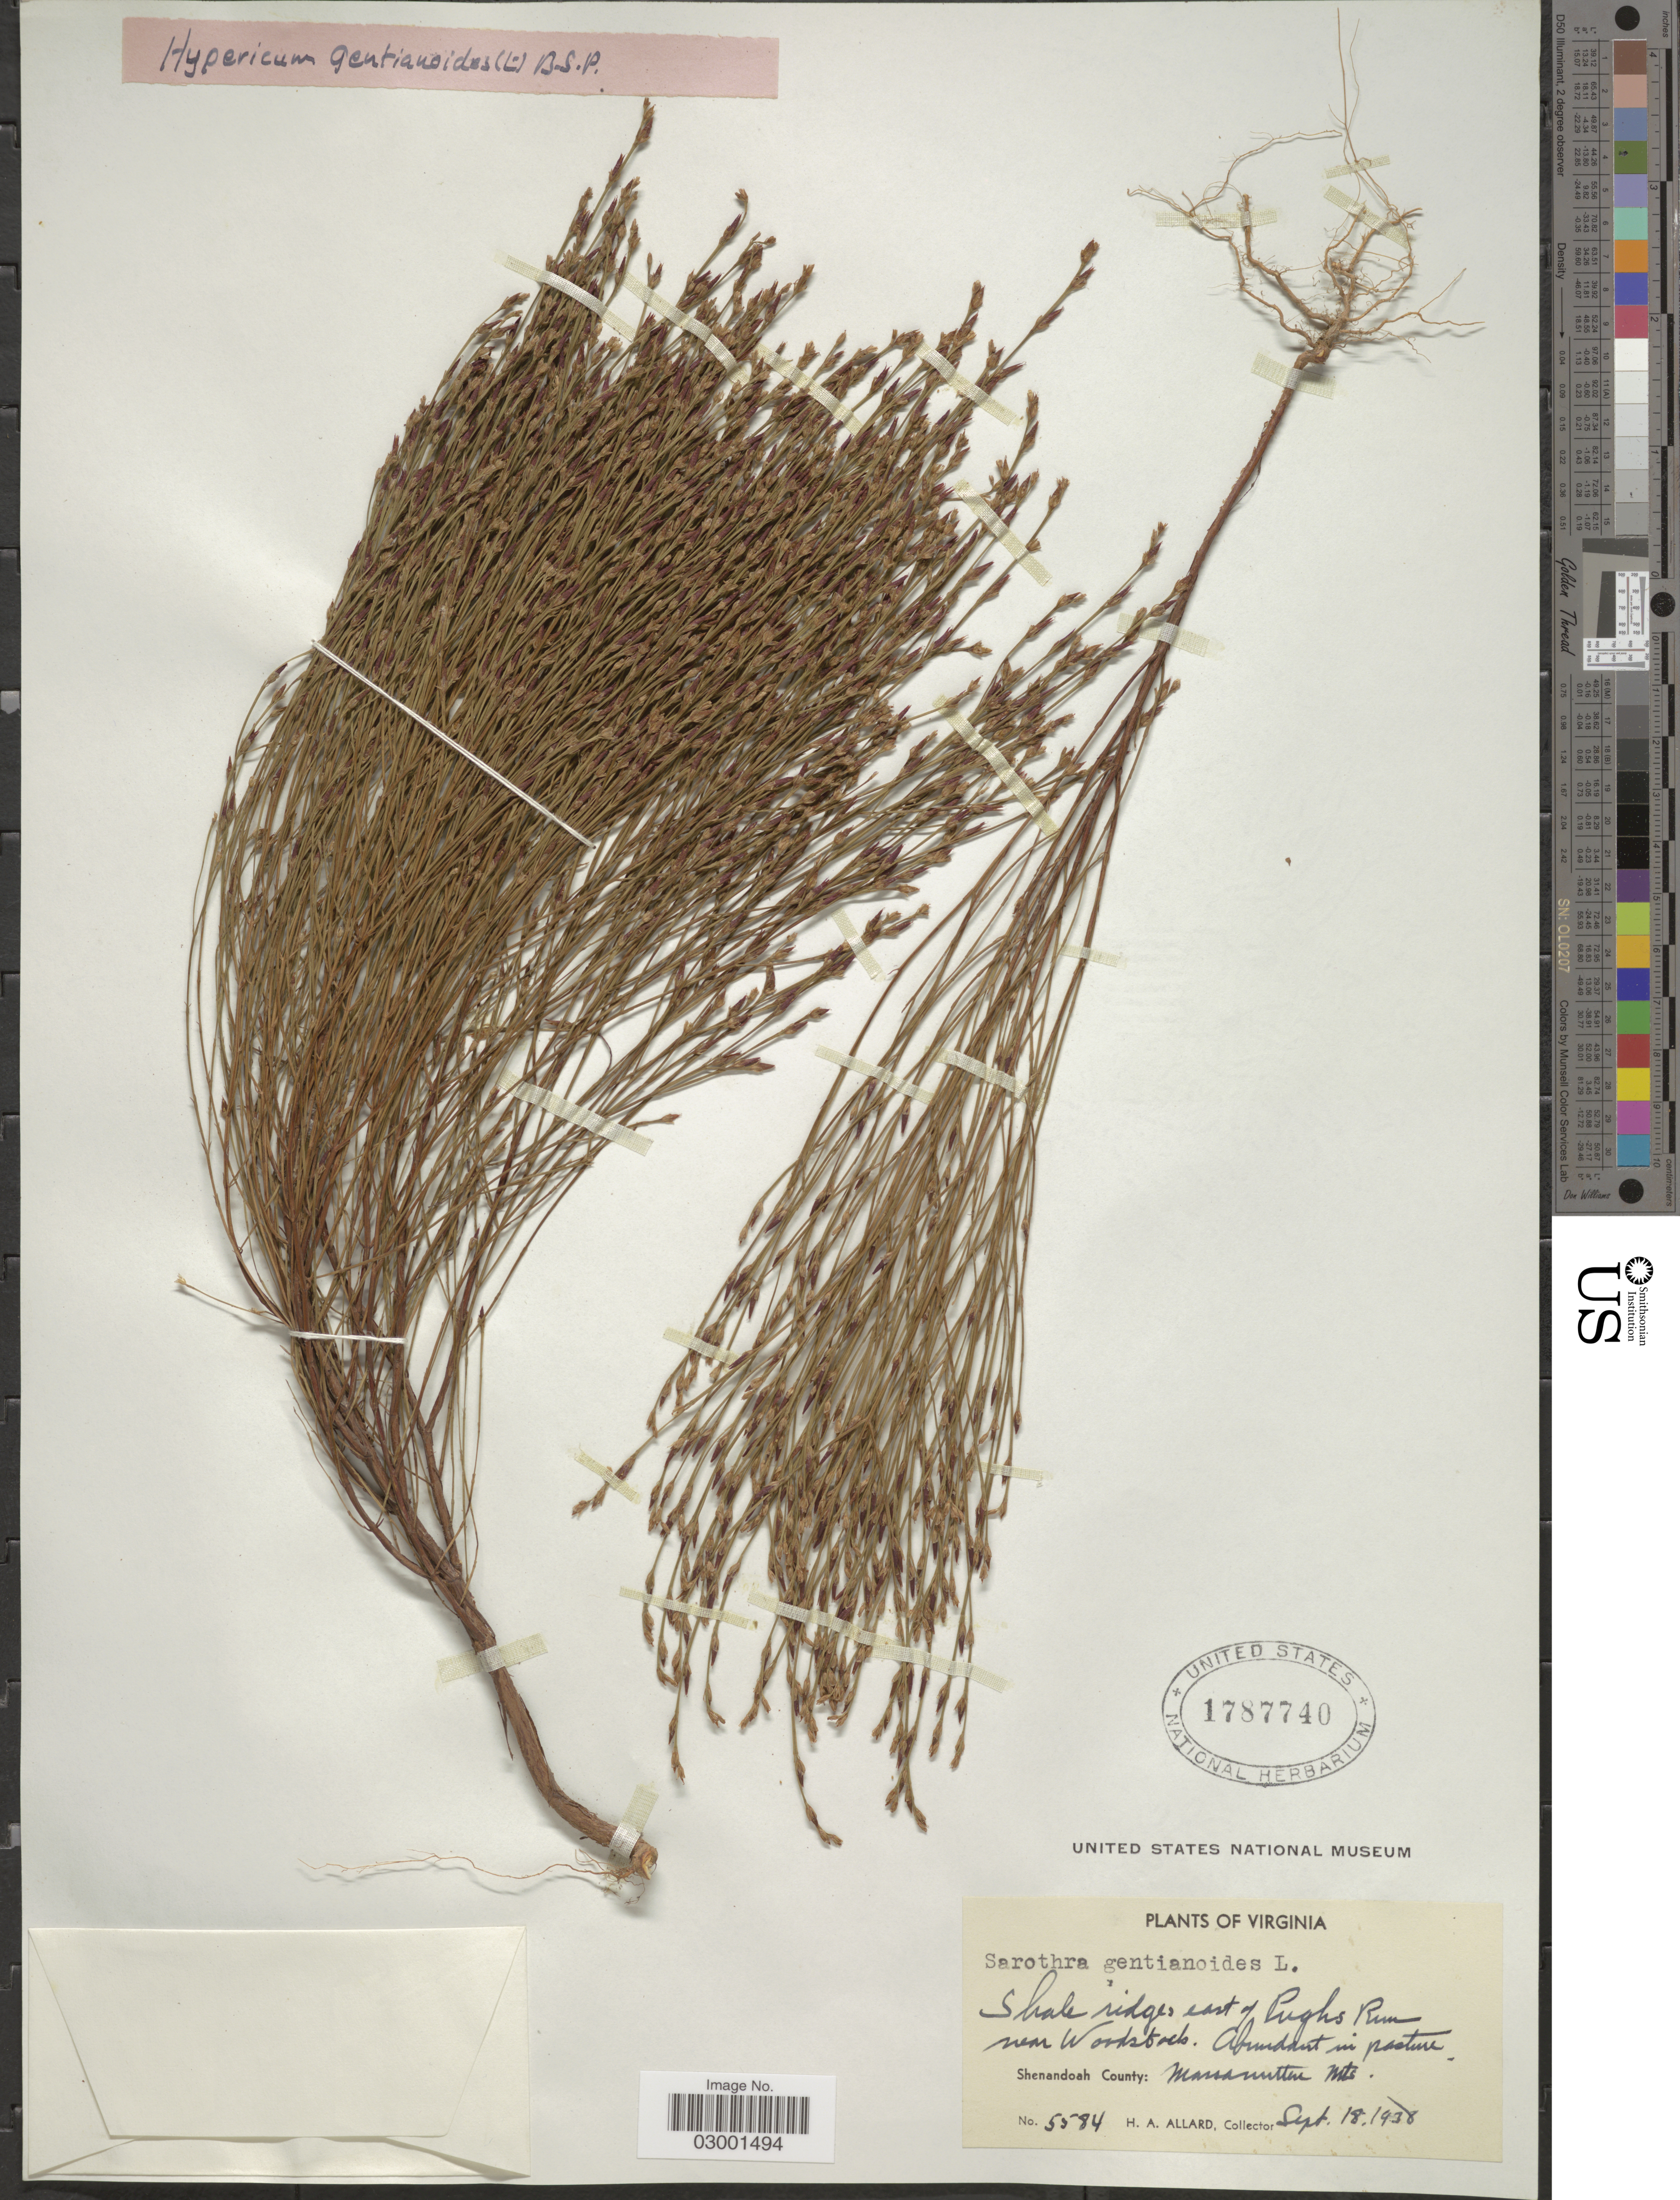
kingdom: Plantae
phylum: Tracheophyta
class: Magnoliopsida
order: Malpighiales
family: Hypericaceae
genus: Hypericum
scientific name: Hypericum gentianoides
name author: (L.) Britton, Stearns & Poggenb.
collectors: H. A. Allard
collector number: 5584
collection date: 1938-09-18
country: United States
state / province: Virginia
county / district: Shenandoah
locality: Shale ridge, east of Pughs Run near Woodstock. Shenandoah County: Massanutten Mts.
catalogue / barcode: US 1787740